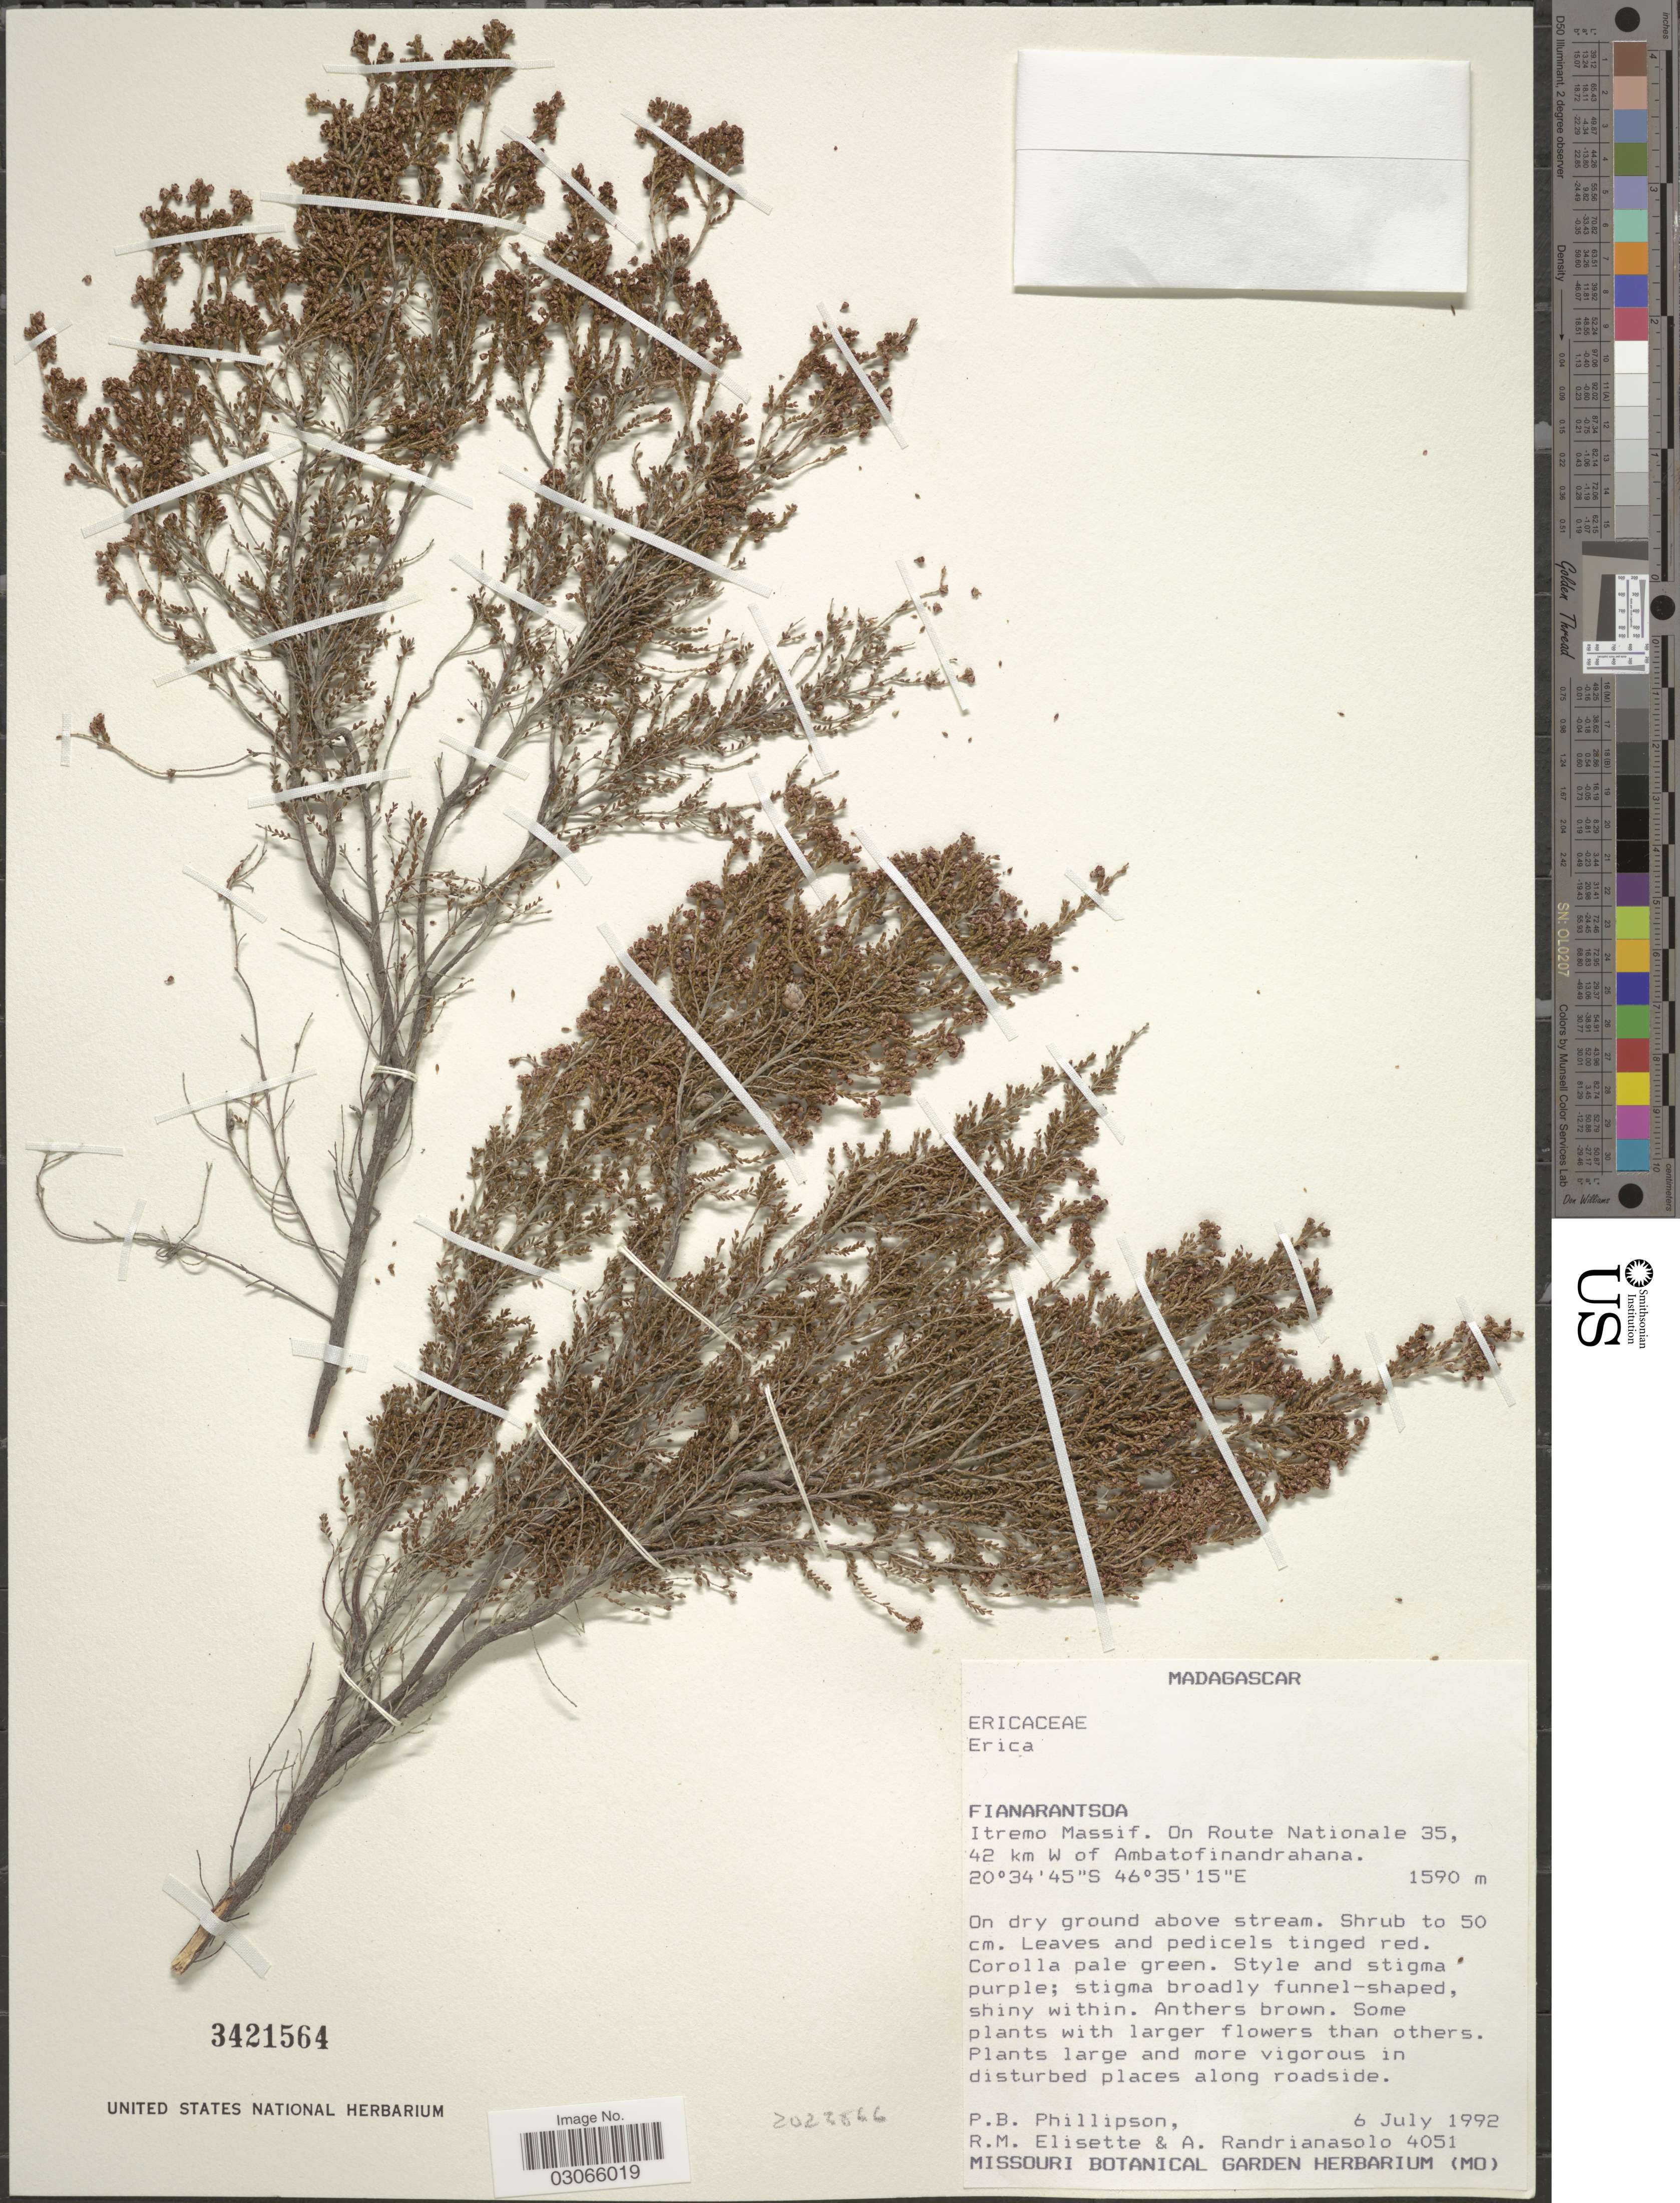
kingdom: Plantae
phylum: Tracheophyta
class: Magnoliopsida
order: Ericales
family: Ericaceae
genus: Erica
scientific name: Erica sp.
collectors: P. B. Phillipson, M. Rahelivololona & A. Randrianasolo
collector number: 4051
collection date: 1992-07-06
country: Madagascar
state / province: Amoron'i Mania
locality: Itremo Massif. On Route Nationale 35, 42 km W of Ambatofinandrahana.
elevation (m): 1590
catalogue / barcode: US 3421564